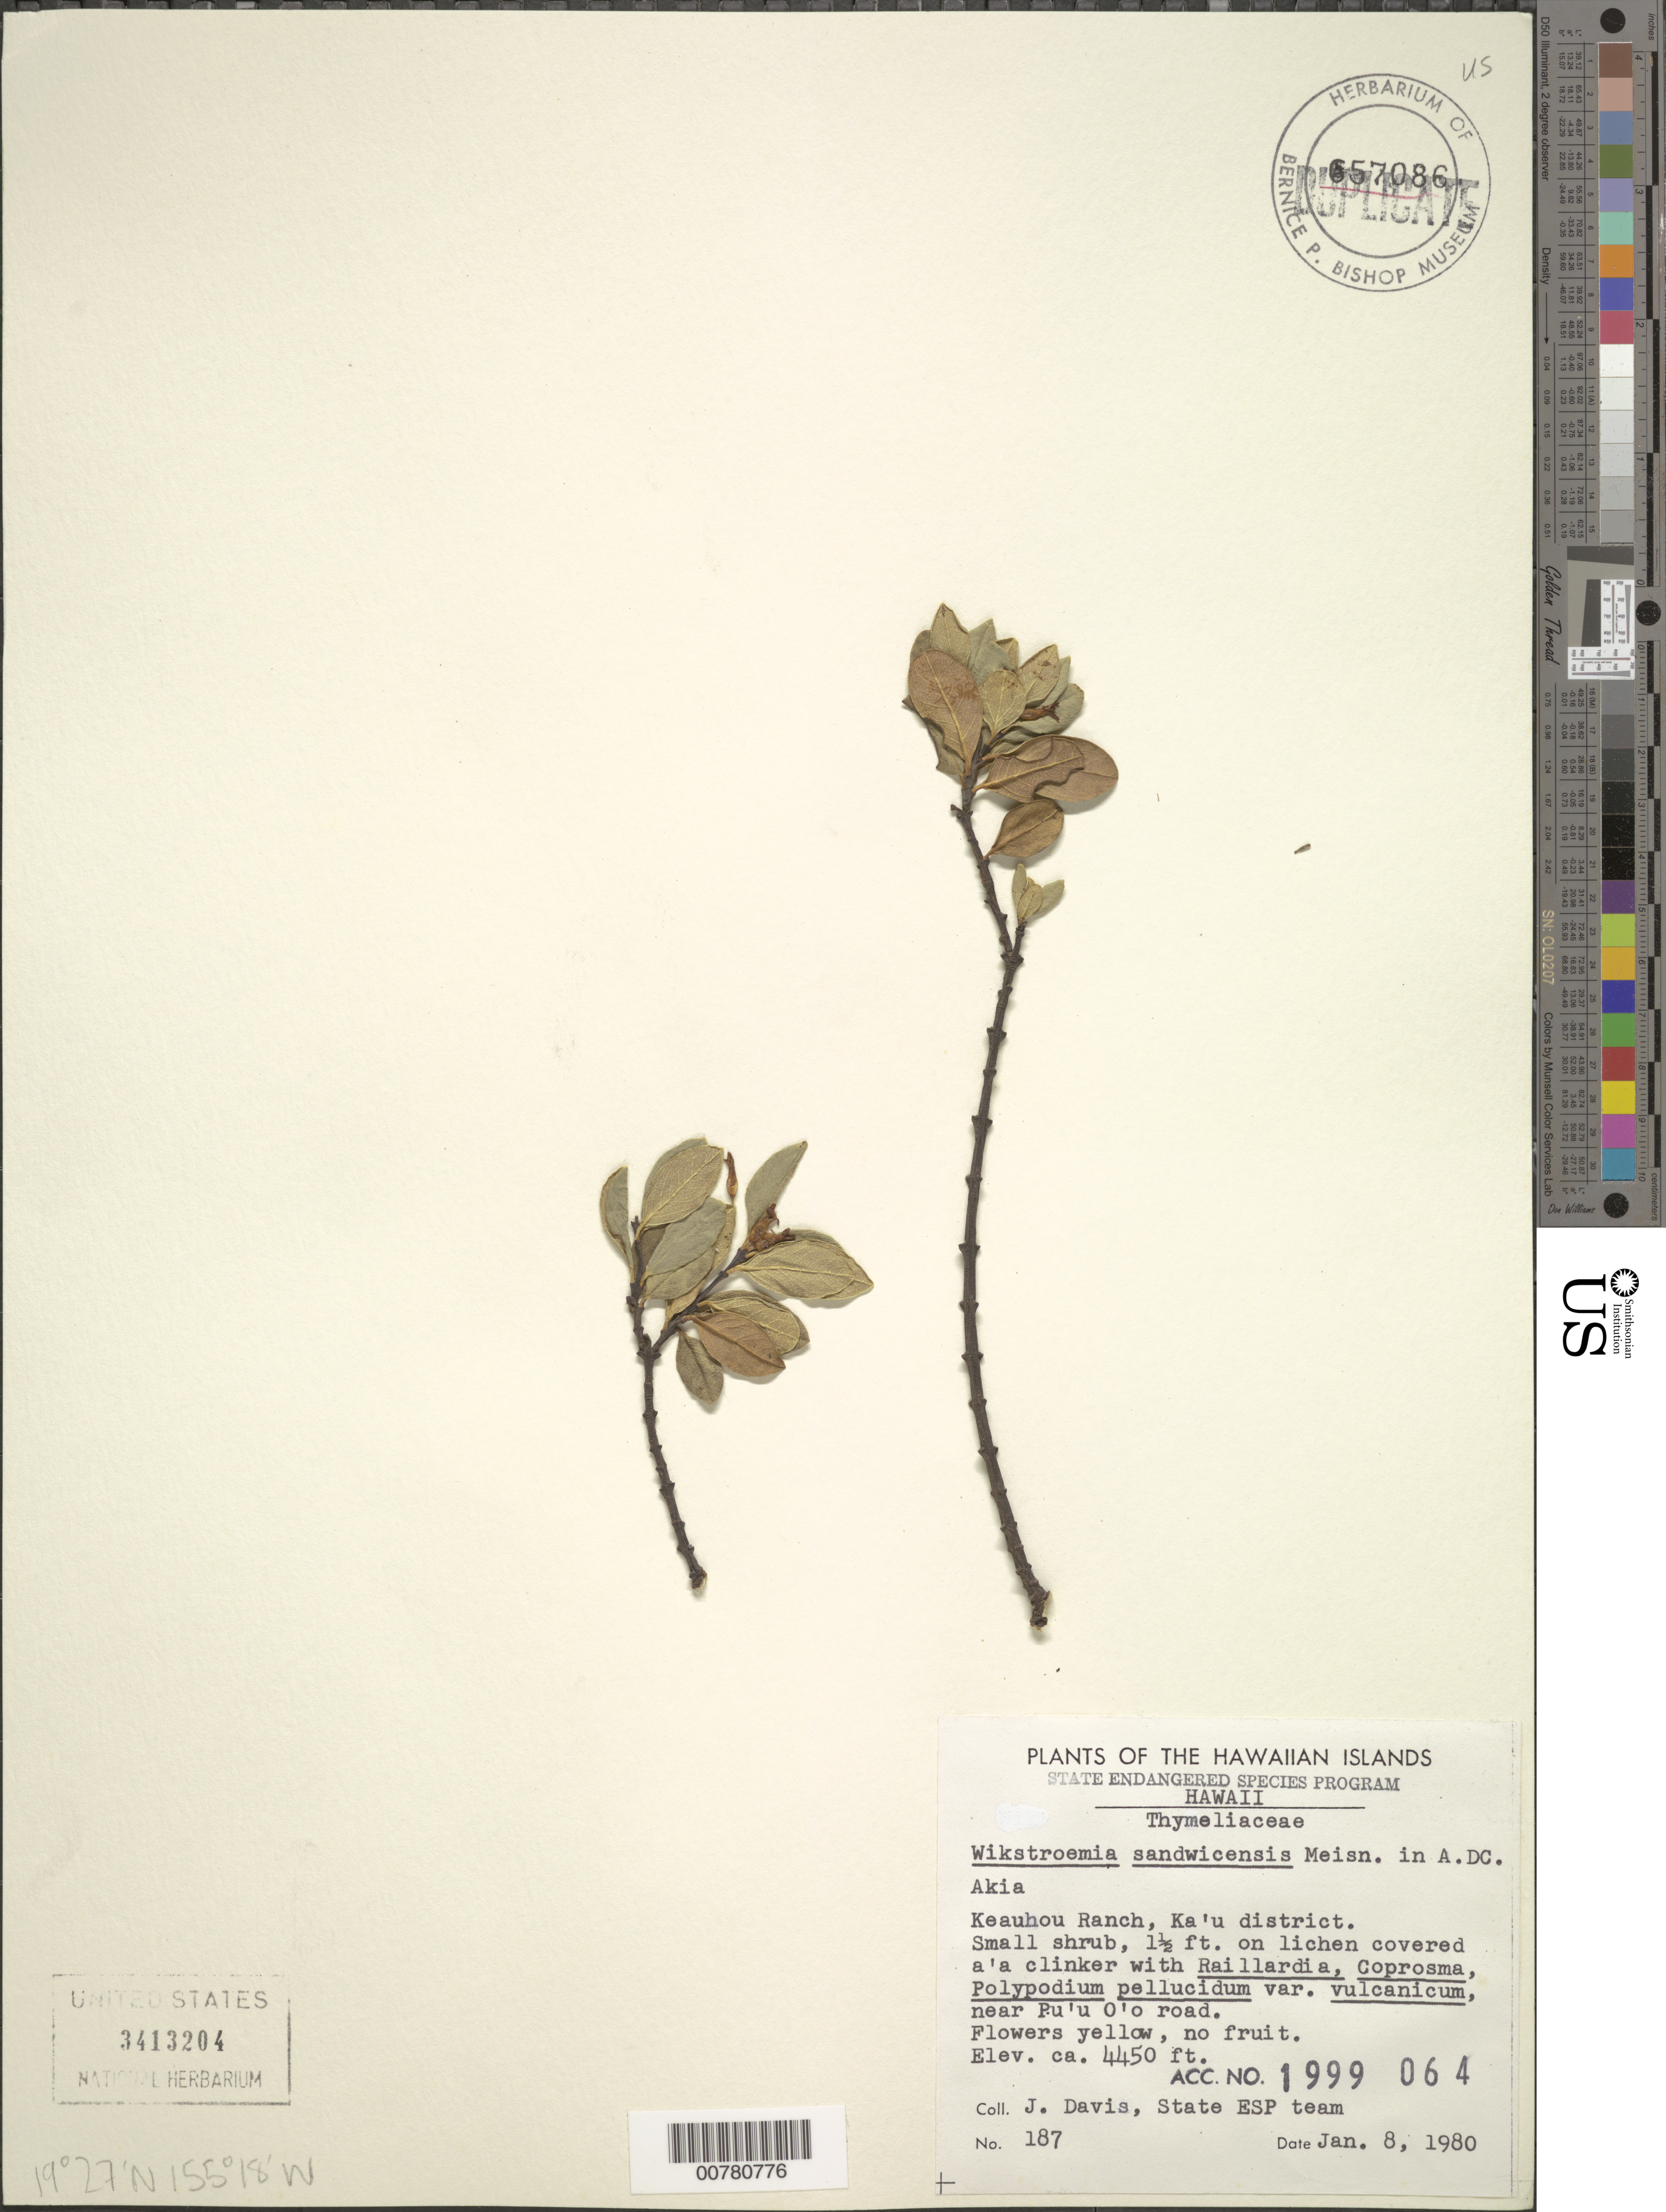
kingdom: Plantae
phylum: Tracheophyta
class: Magnoliopsida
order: Malvales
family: Thymelaeaceae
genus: Wikstroemia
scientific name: Wikstroemia sandwicensis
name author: Meisn.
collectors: J. Davis & State ESP team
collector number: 187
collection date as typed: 8 Jan 1980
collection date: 1980-01-08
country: United States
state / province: Hawaii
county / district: Hawaii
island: Hawaii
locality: Kau District, Keauhou ranch.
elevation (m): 1356.4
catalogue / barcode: US 3413204